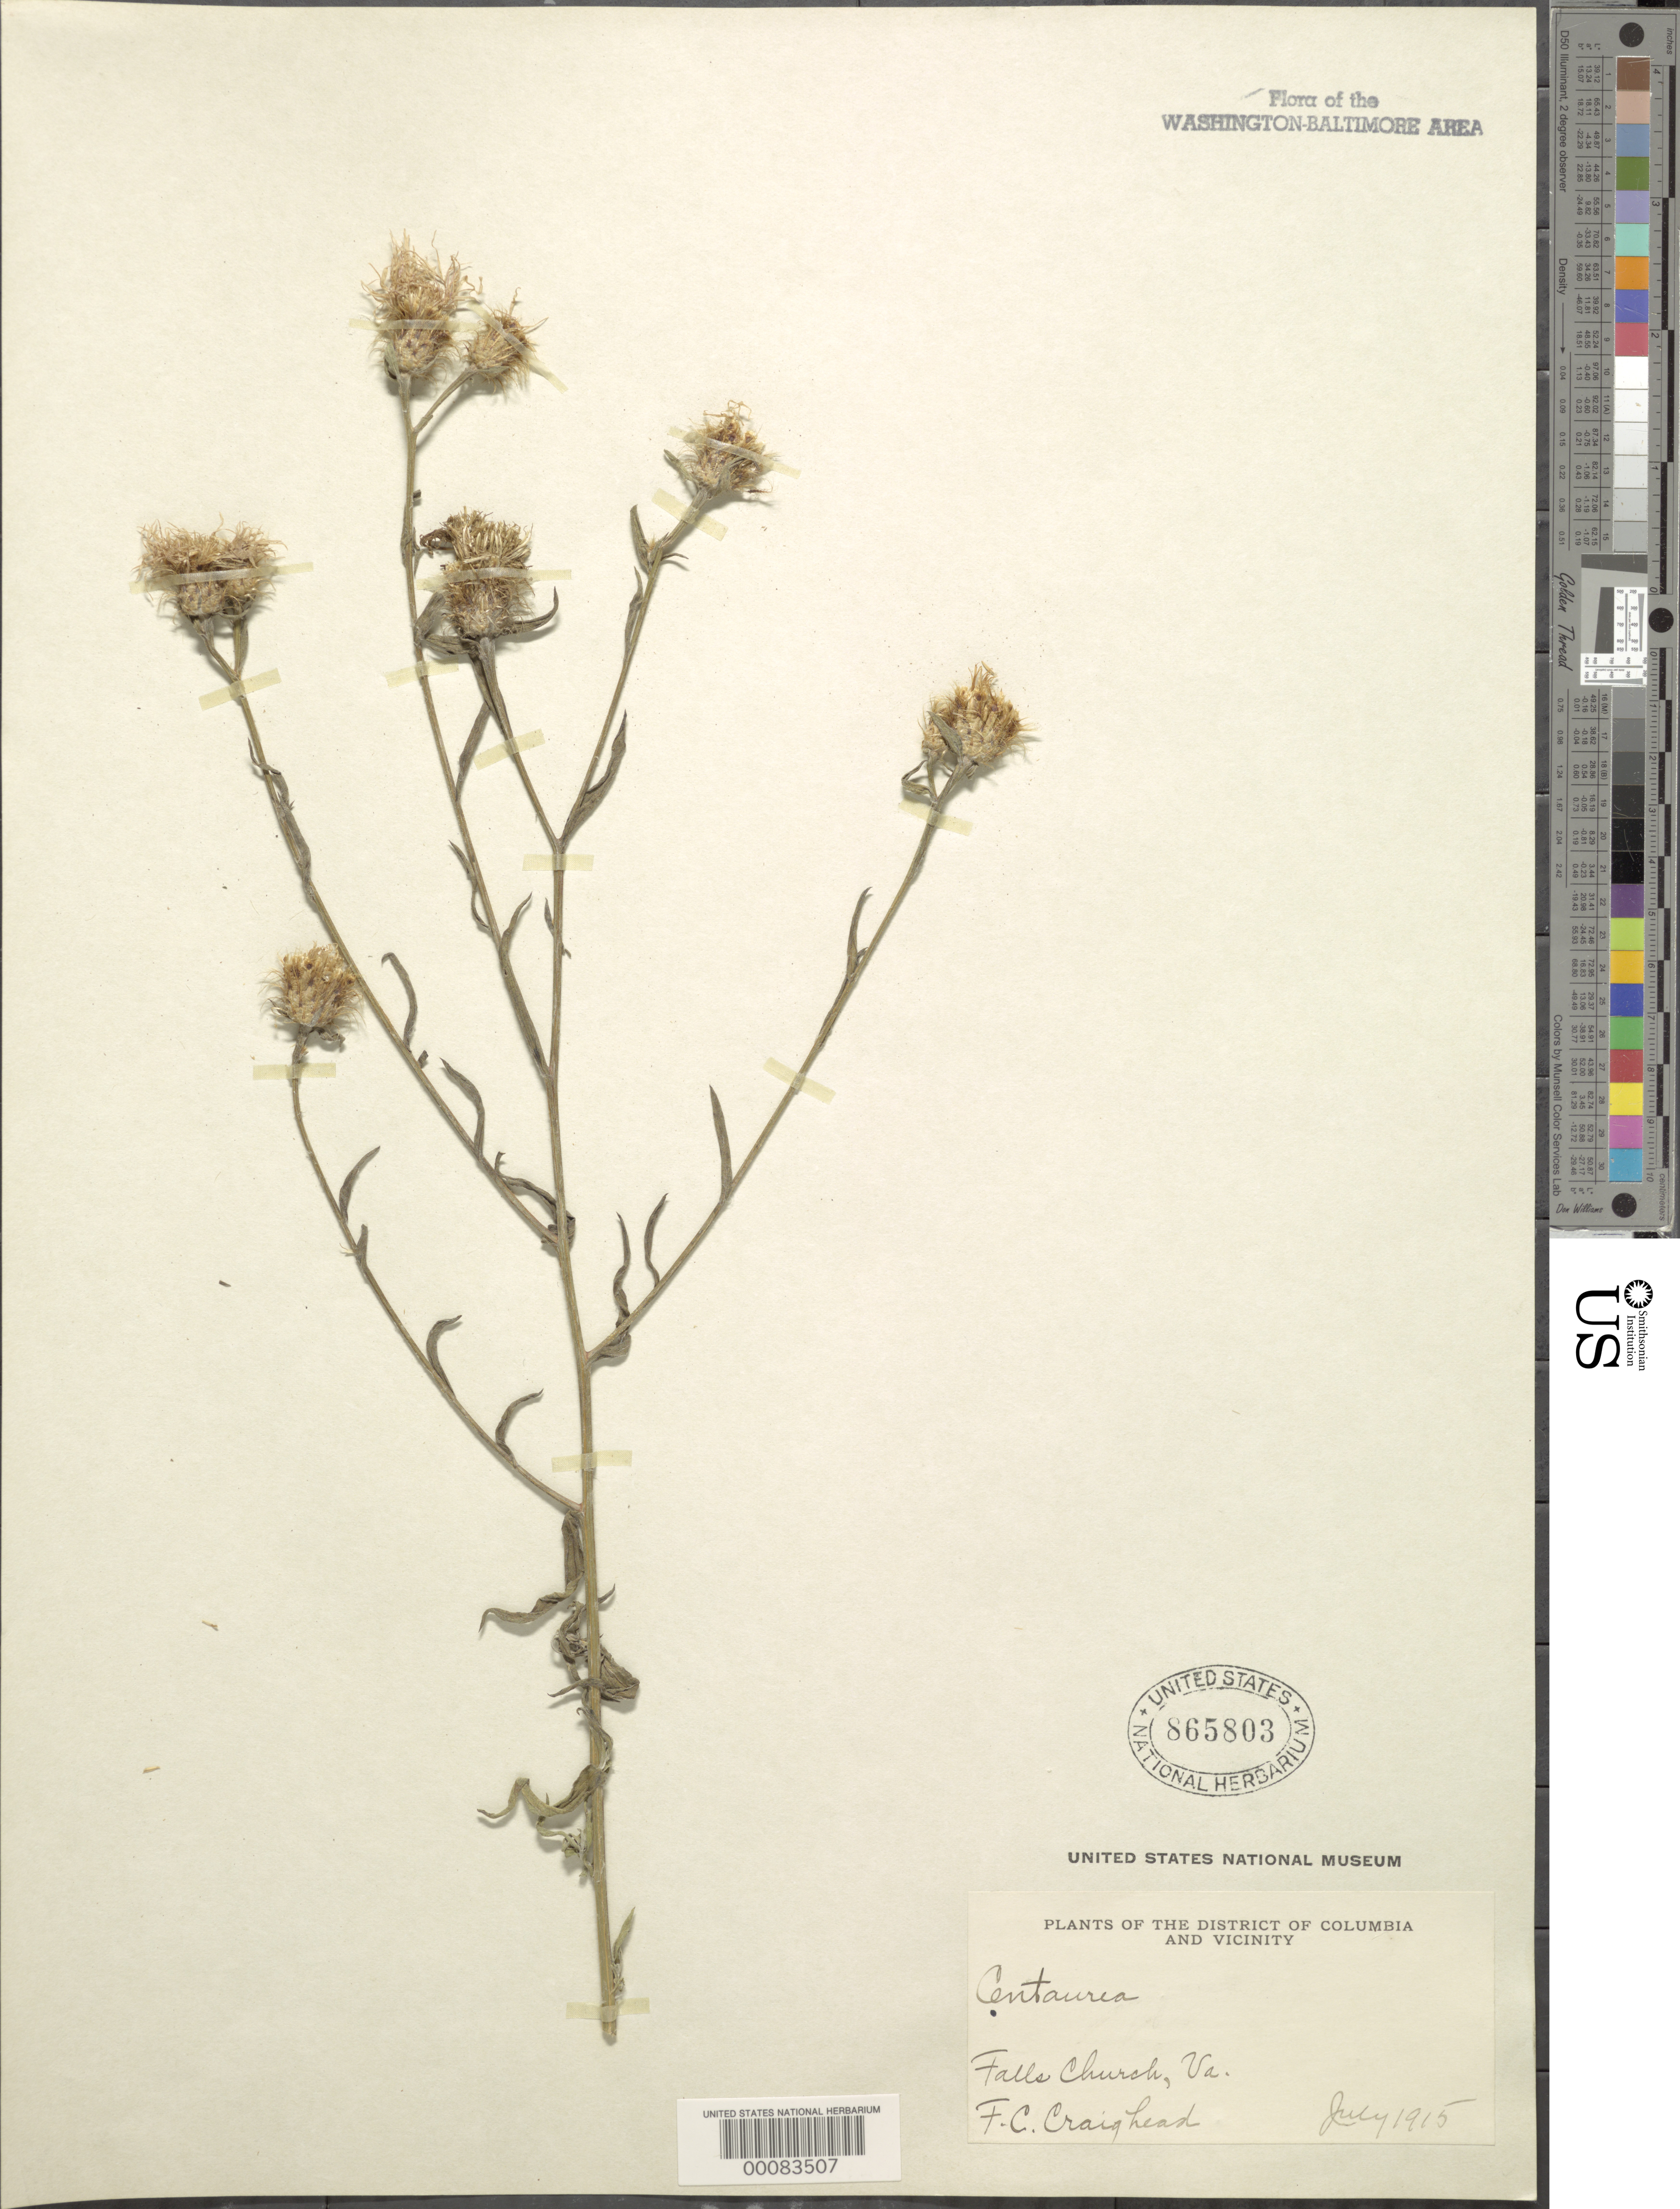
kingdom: Plantae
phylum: Tracheophyta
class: Magnoliopsida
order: Asterales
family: Asteraceae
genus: Centaurea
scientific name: Centaurea sp.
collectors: F. Craighead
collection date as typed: Jul 1915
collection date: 1915-07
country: United States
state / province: Virginia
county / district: Fairfax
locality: Falls Church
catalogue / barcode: US 865803